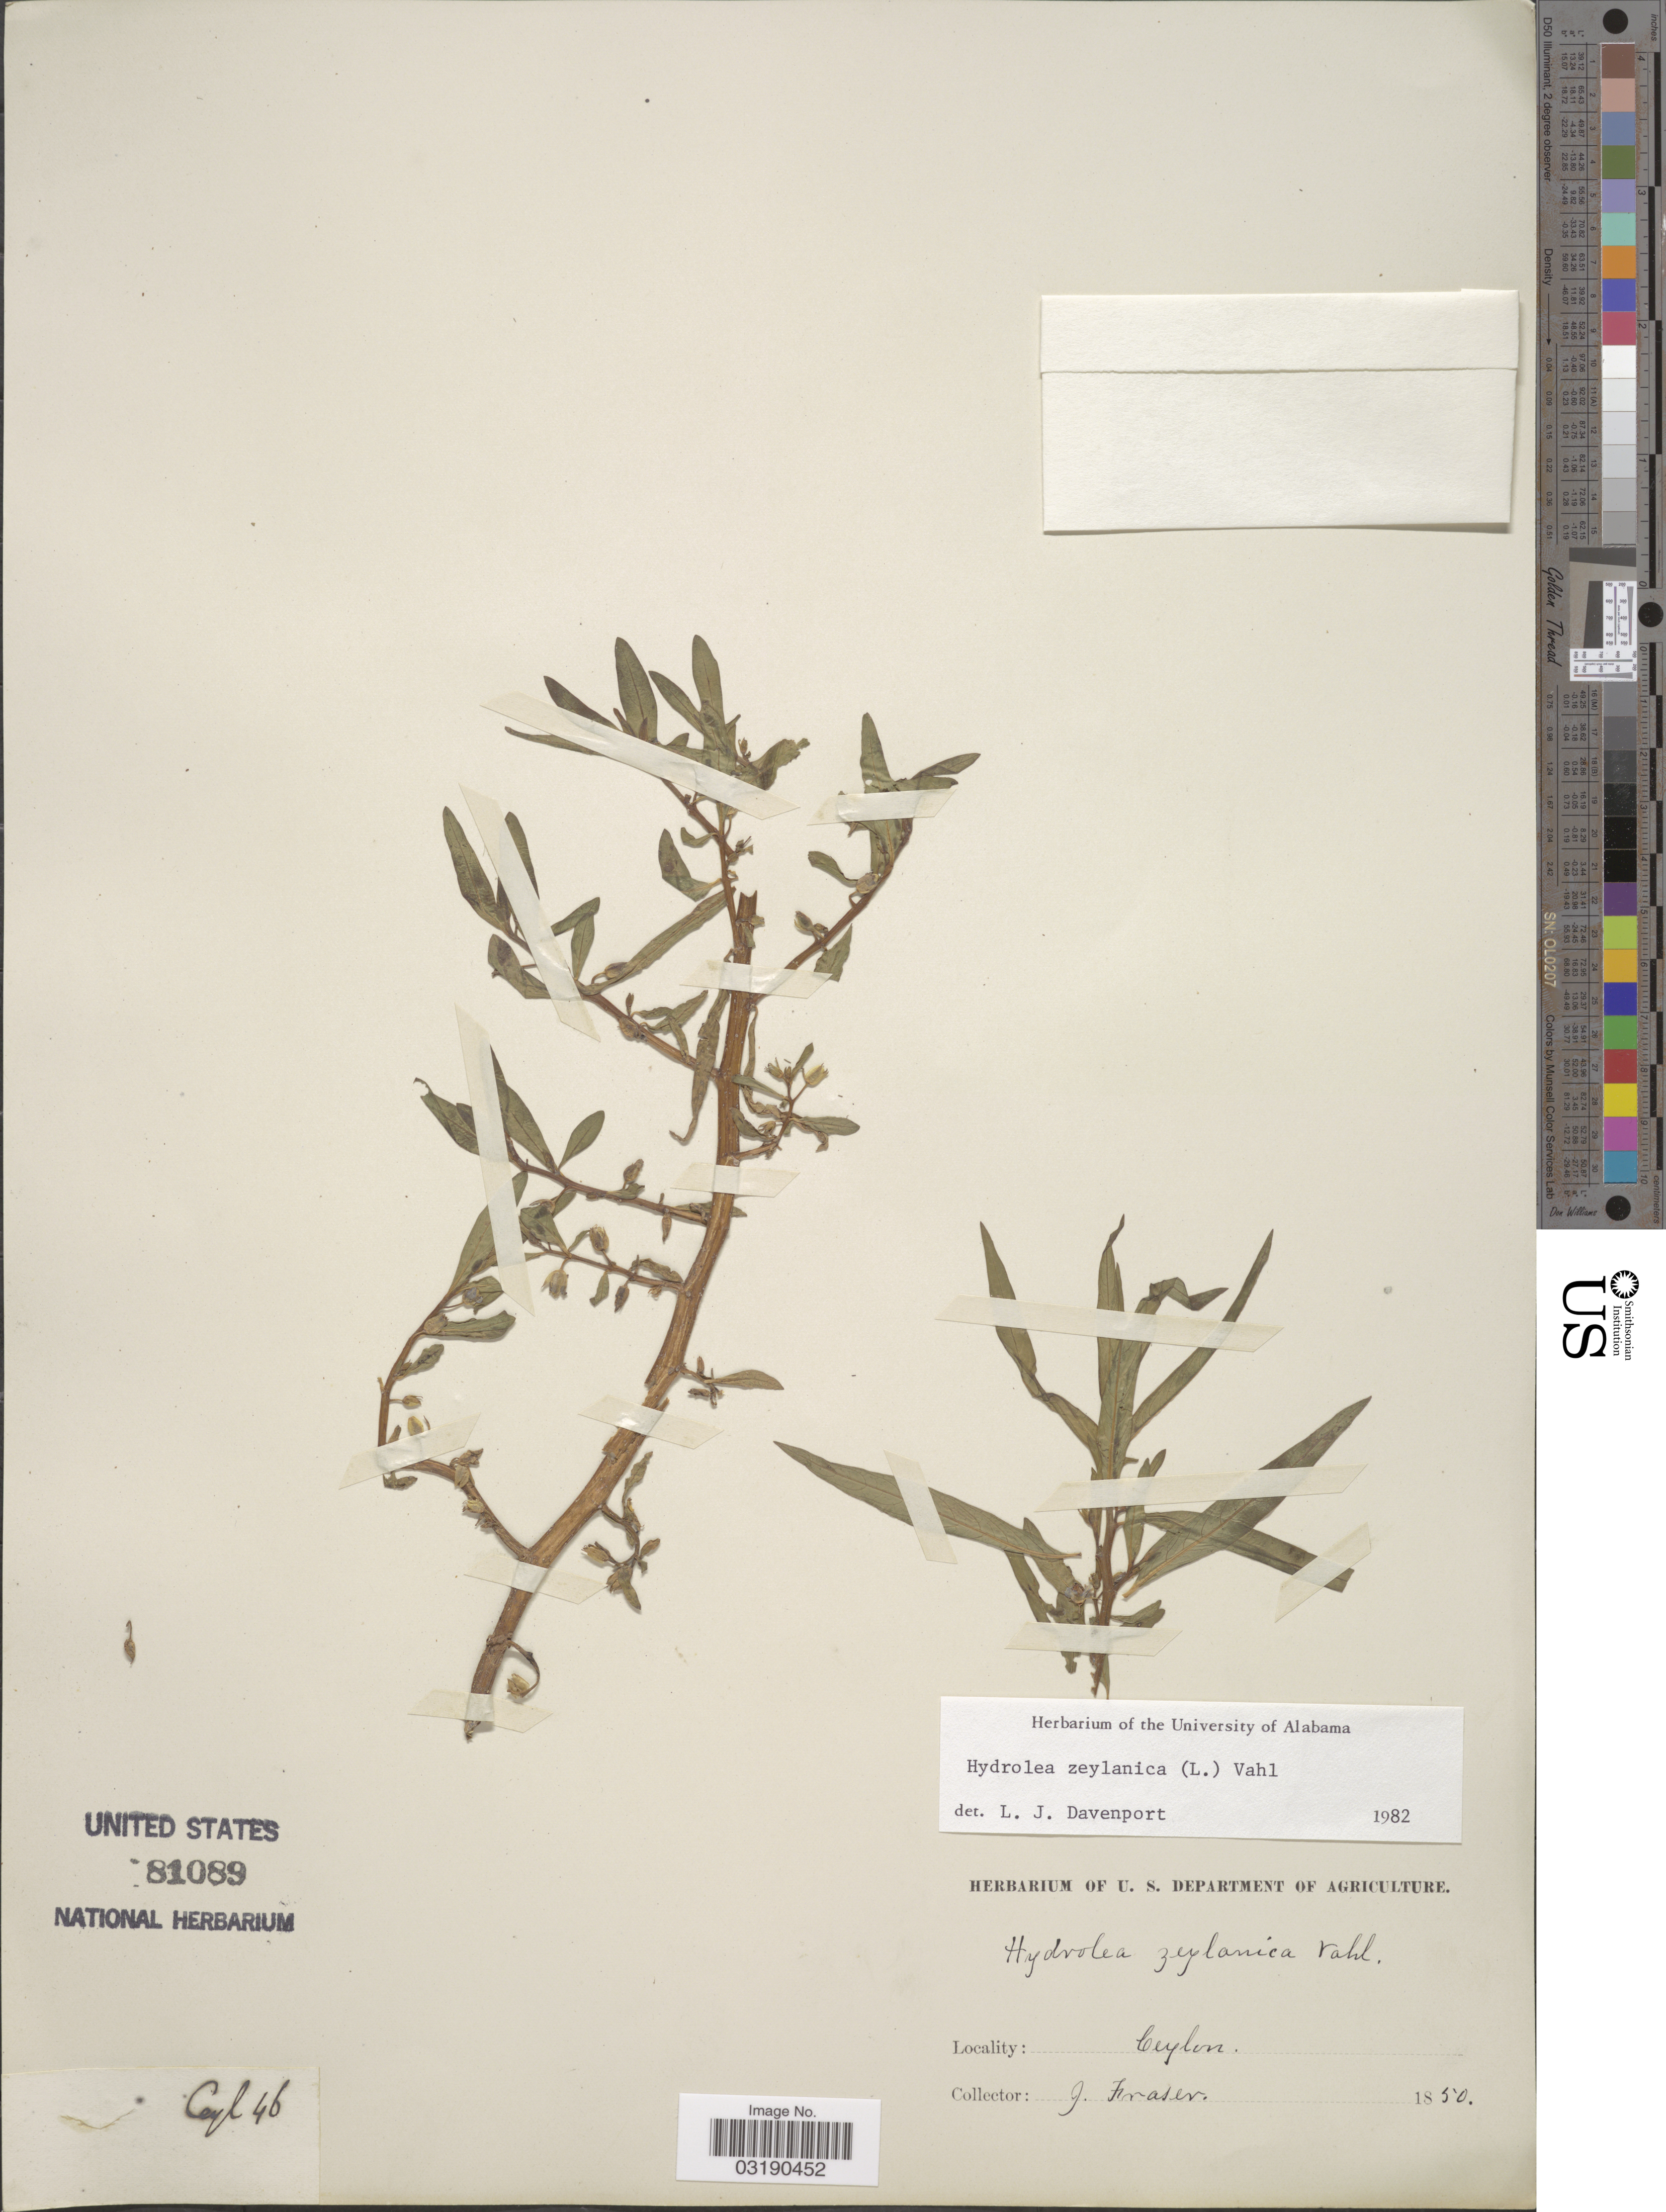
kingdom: Plantae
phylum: Tracheophyta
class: Magnoliopsida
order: Solanales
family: Hydroleaceae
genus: Hydrolea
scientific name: Hydrolea zeylanica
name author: (L.) Vahl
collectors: J. Fraser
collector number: Ceyl46 ?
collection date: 1850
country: Sri Lanka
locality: Ceylon.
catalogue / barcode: US 81089